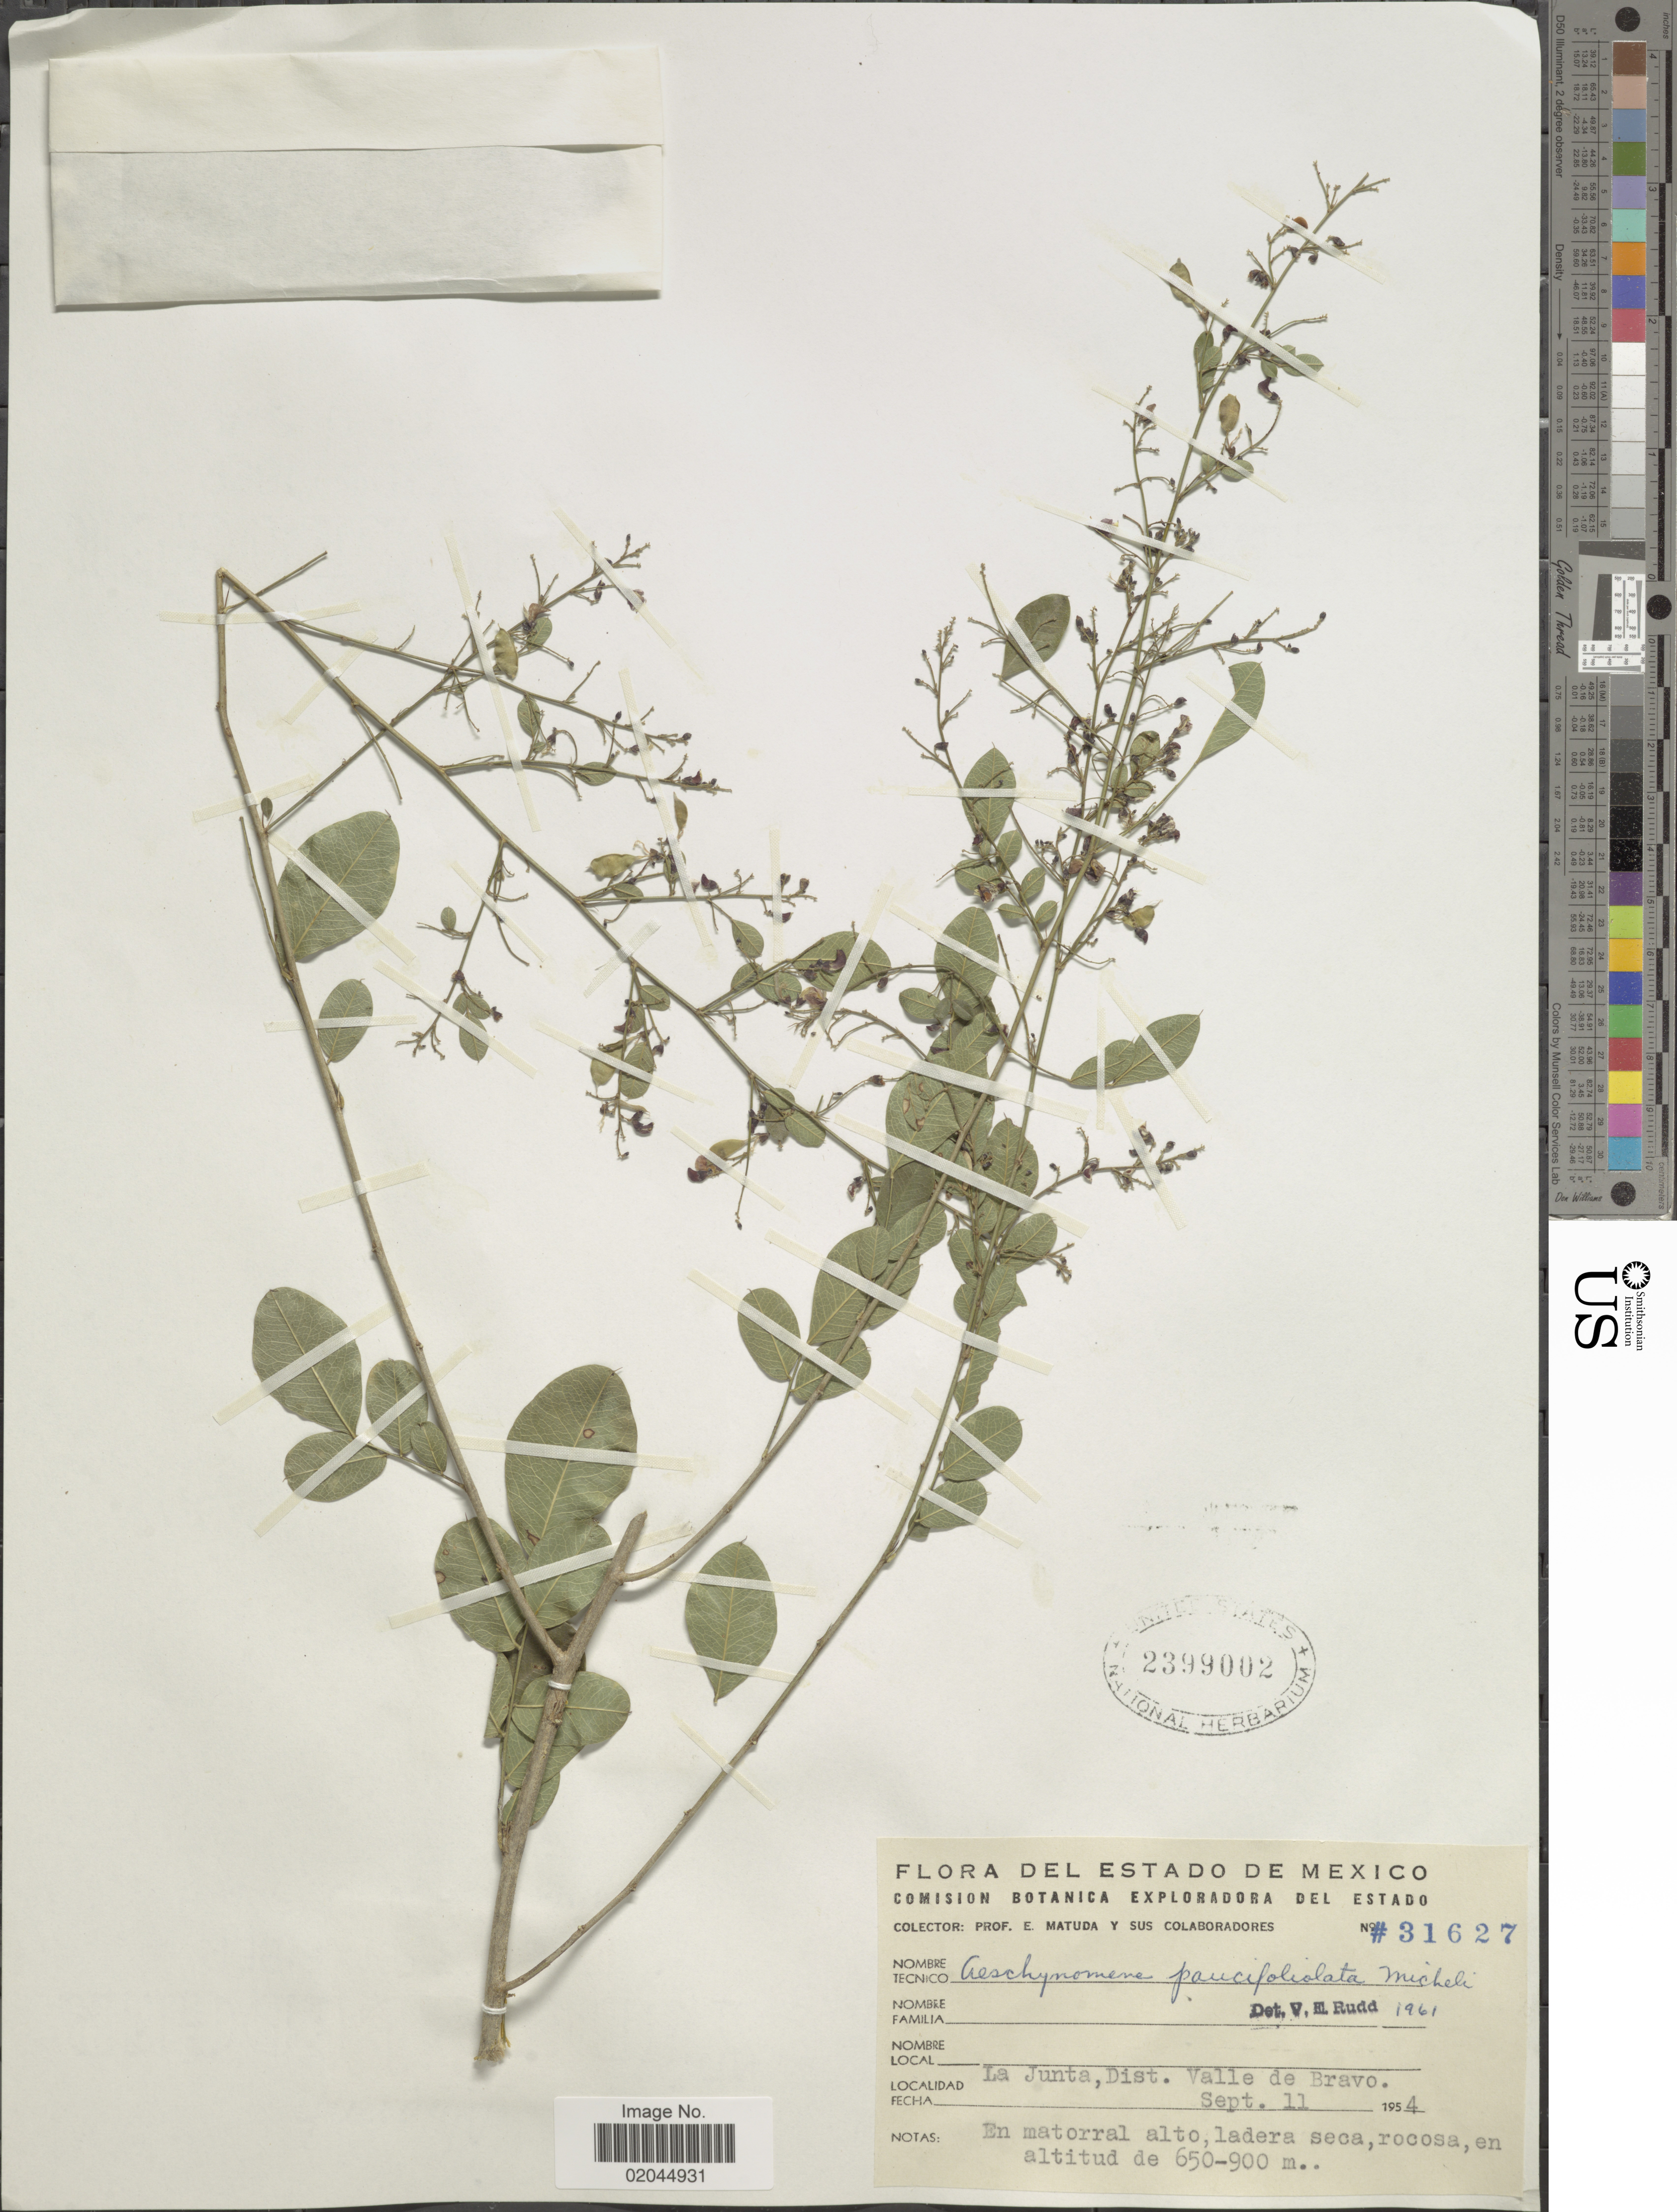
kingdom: Plantae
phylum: Tracheophyta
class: Magnoliopsida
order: Fabales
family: Fabaceae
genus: Aeschynomene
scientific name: Aeschynomene paucifoliolata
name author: Micheli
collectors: E. Matuda & et al.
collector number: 31627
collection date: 1954-09-11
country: Mexico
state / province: México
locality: Del Estado de Mexico, La Junta, Dist. Valle de Bravo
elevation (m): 650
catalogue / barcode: US 2399002